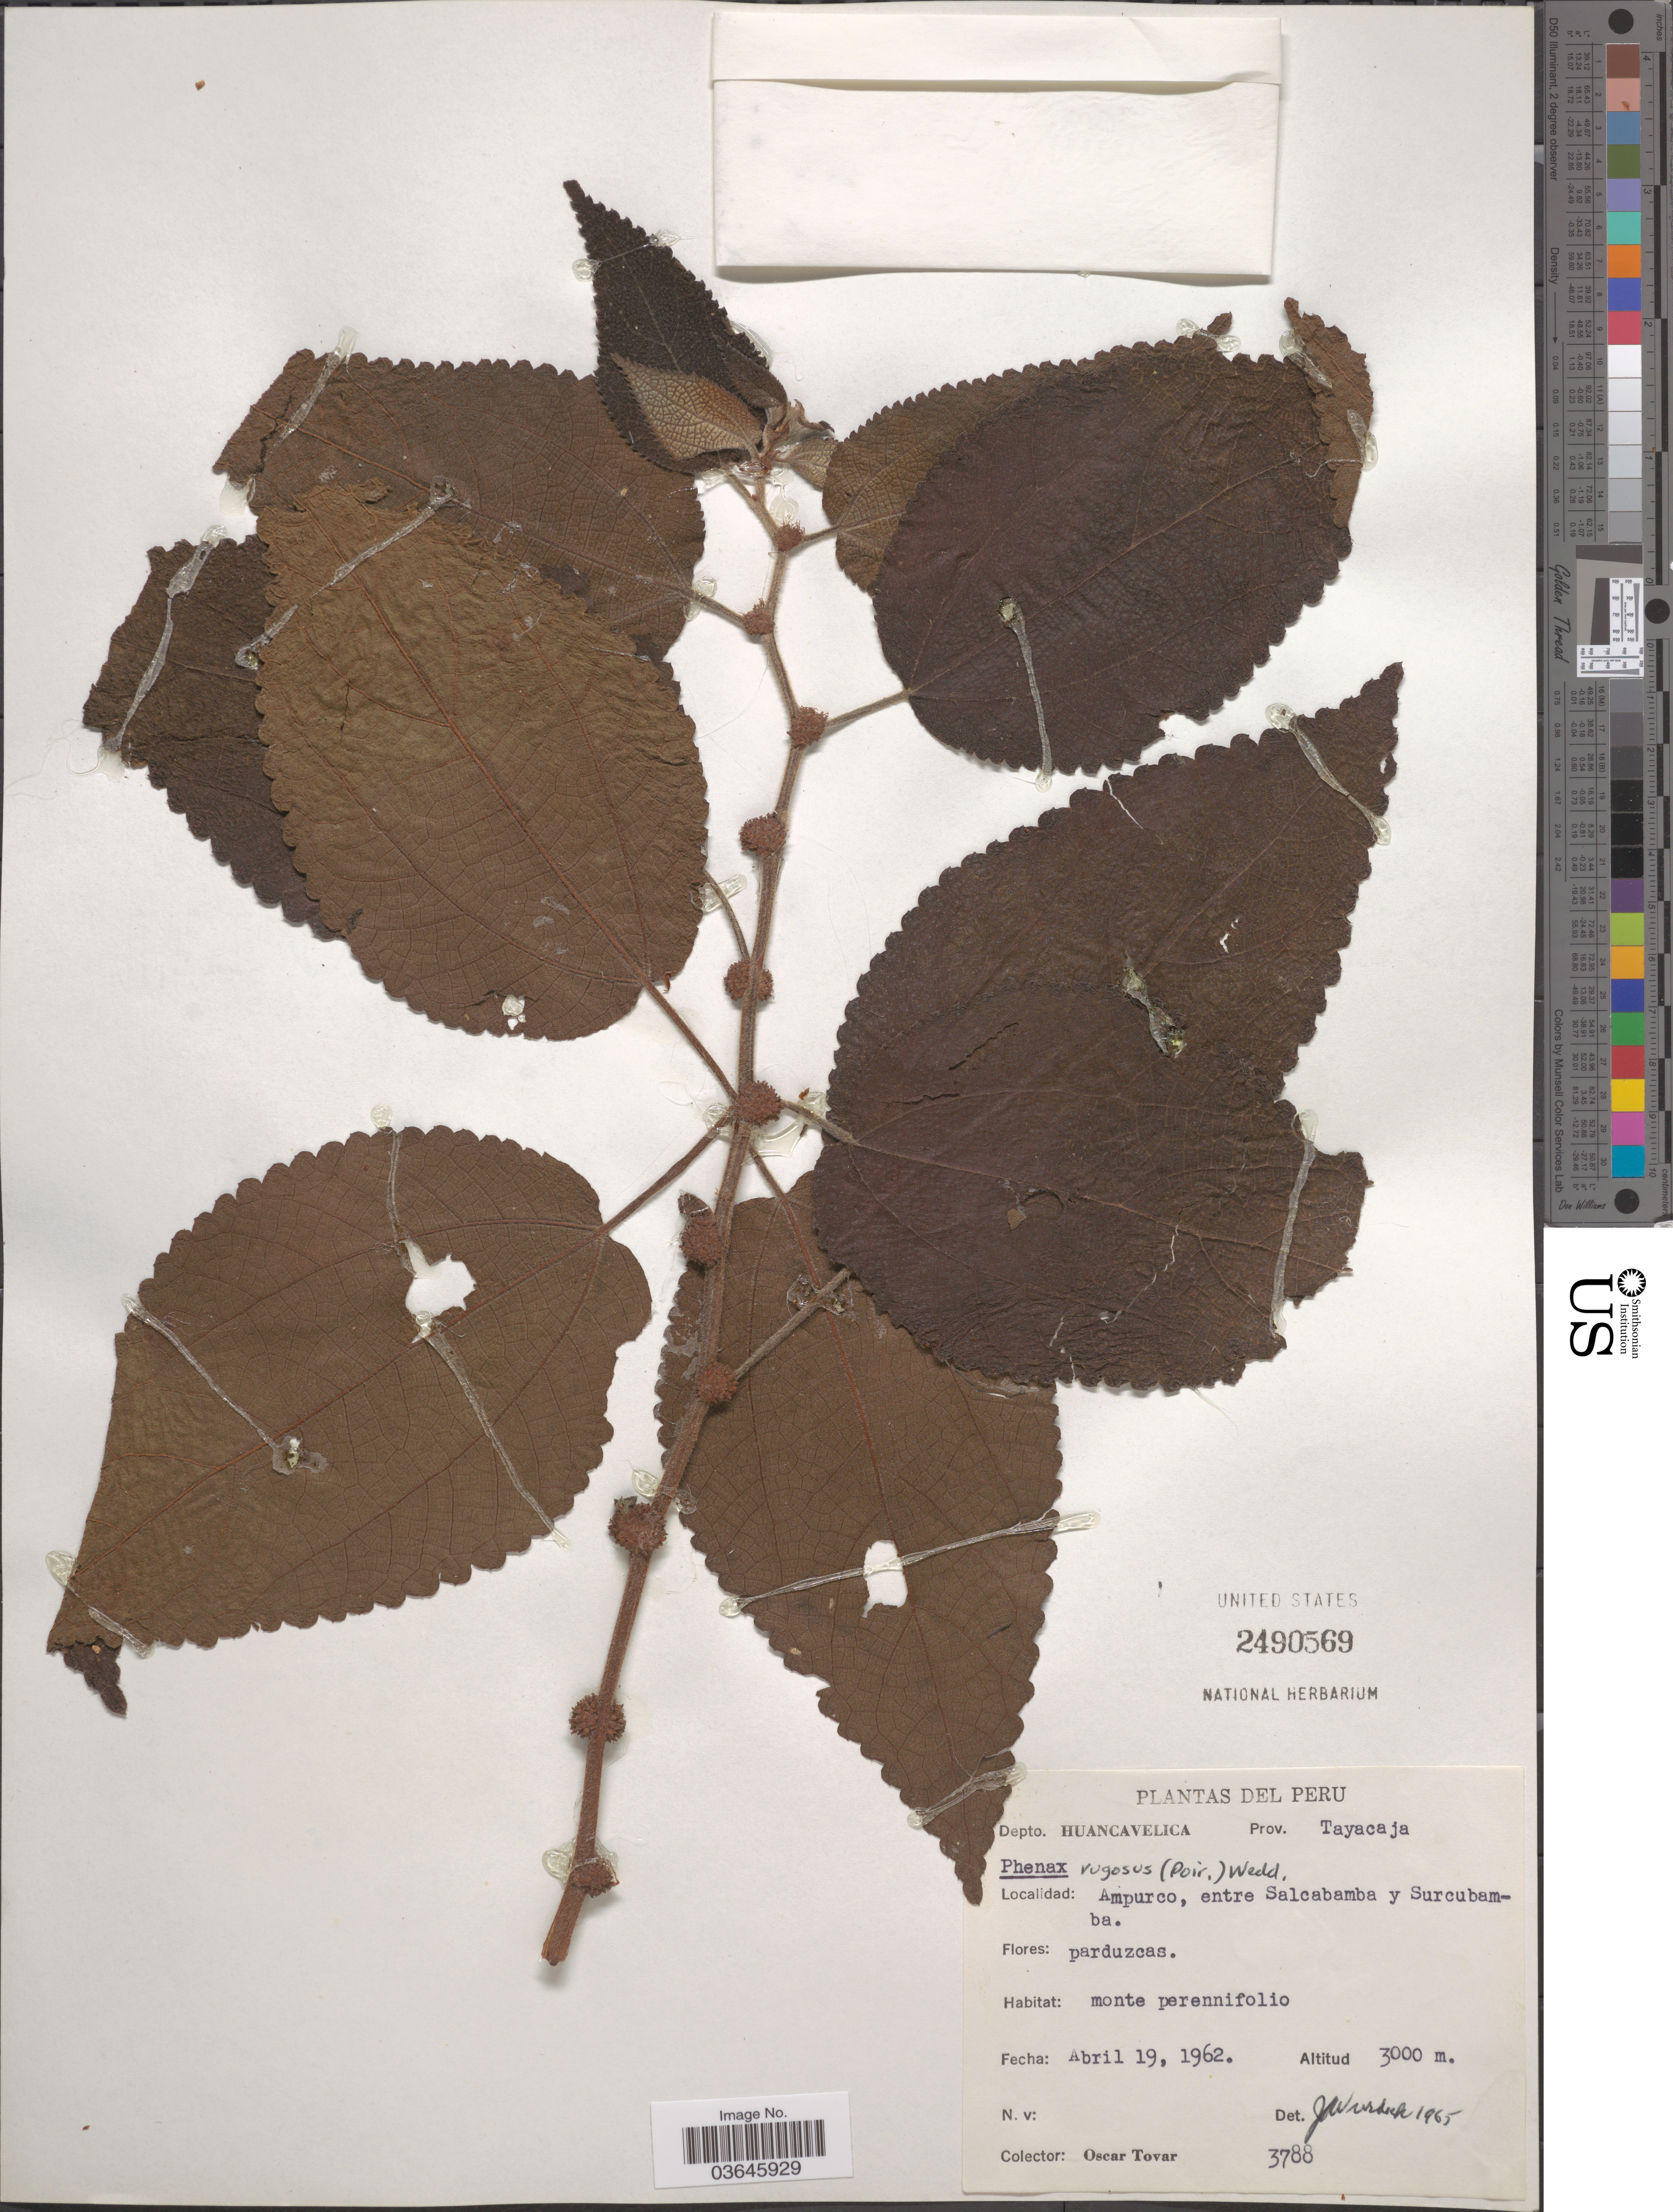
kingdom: Plantae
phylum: Tracheophyta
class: Magnoliopsida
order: Rosales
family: Urticaceae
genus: Phenax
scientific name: Phenax rugosus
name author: (Poir.) Wedd.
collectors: Ó. Tovar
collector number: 3788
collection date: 1962-04-19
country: Peru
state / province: Huancavelica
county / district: Tayacaja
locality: Depto. Huancavelica. Prov. Tayacaja. Ampurco, entre Salcabamba y Surcubamba.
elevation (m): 3000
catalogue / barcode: US 2490569